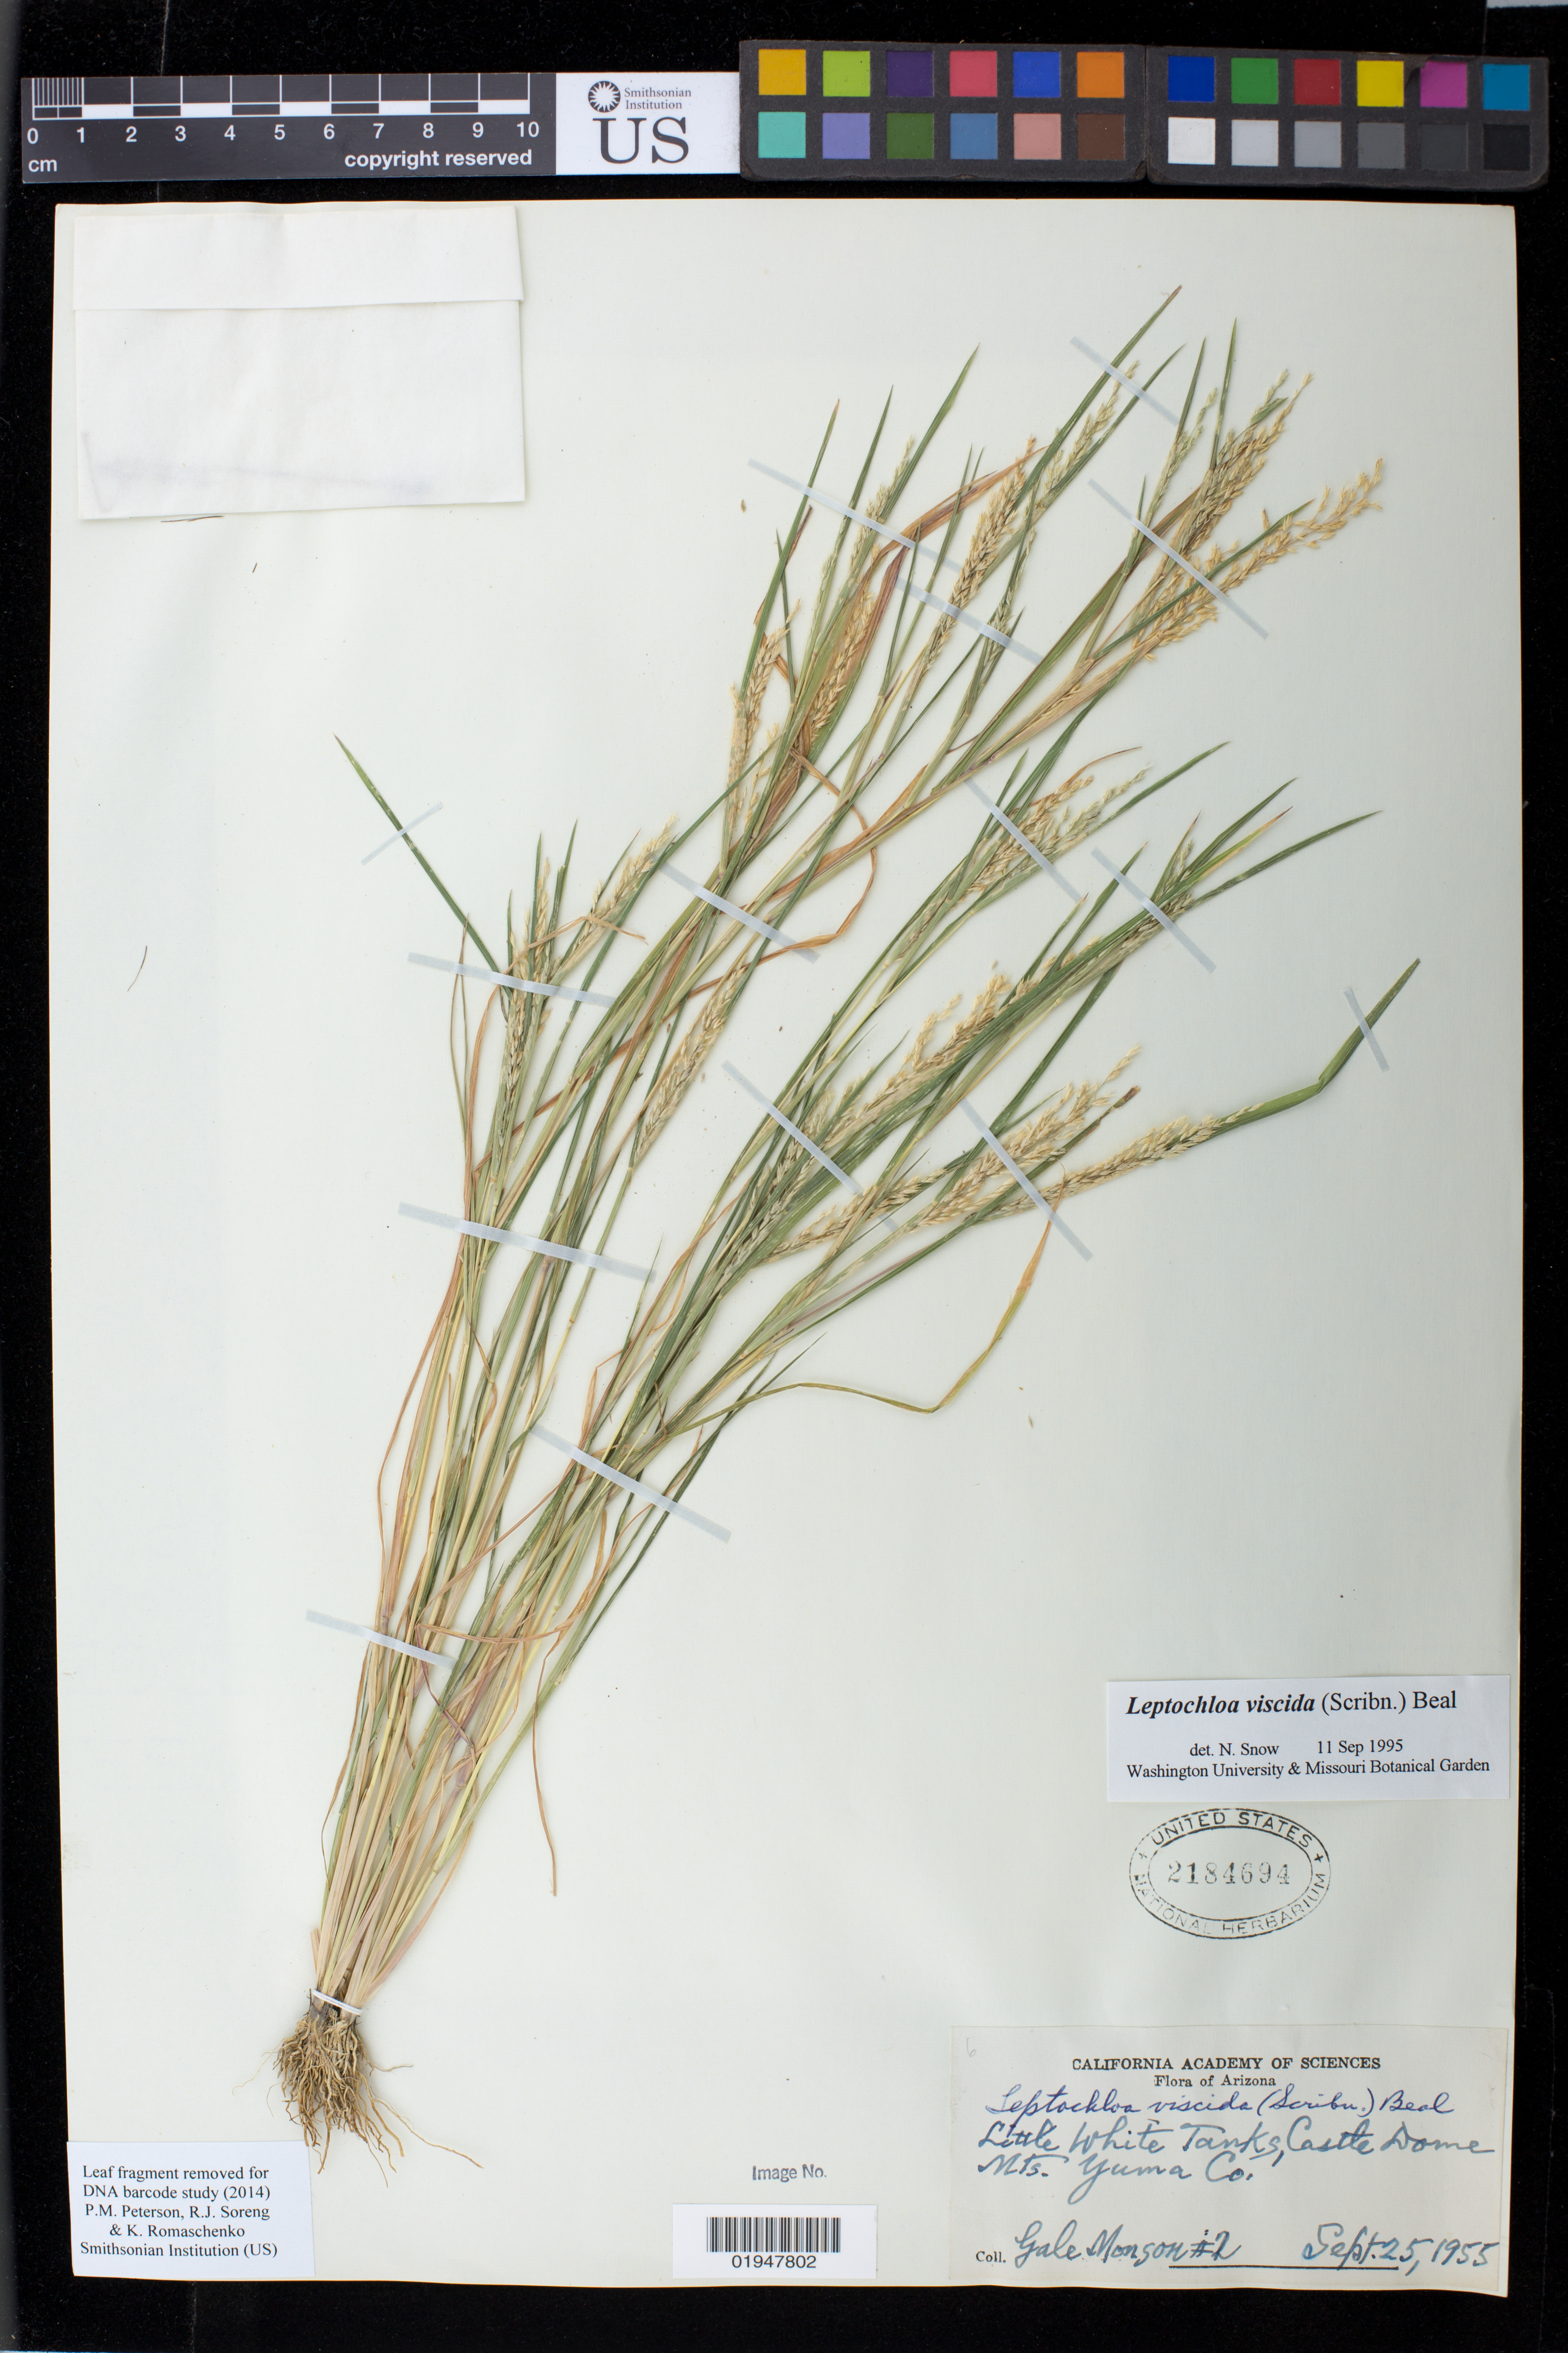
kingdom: Plantae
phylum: Tracheophyta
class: Liliopsida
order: Poales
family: Poaceae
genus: Leptochloa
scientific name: Leptochloa viscida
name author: (Scribn.) W.J. Beal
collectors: G. Monson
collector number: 2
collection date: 1955-09-25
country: United States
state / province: Arizona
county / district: Yuma County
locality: Little White Tanks, Castle Dome Mts.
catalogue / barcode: US 2184694